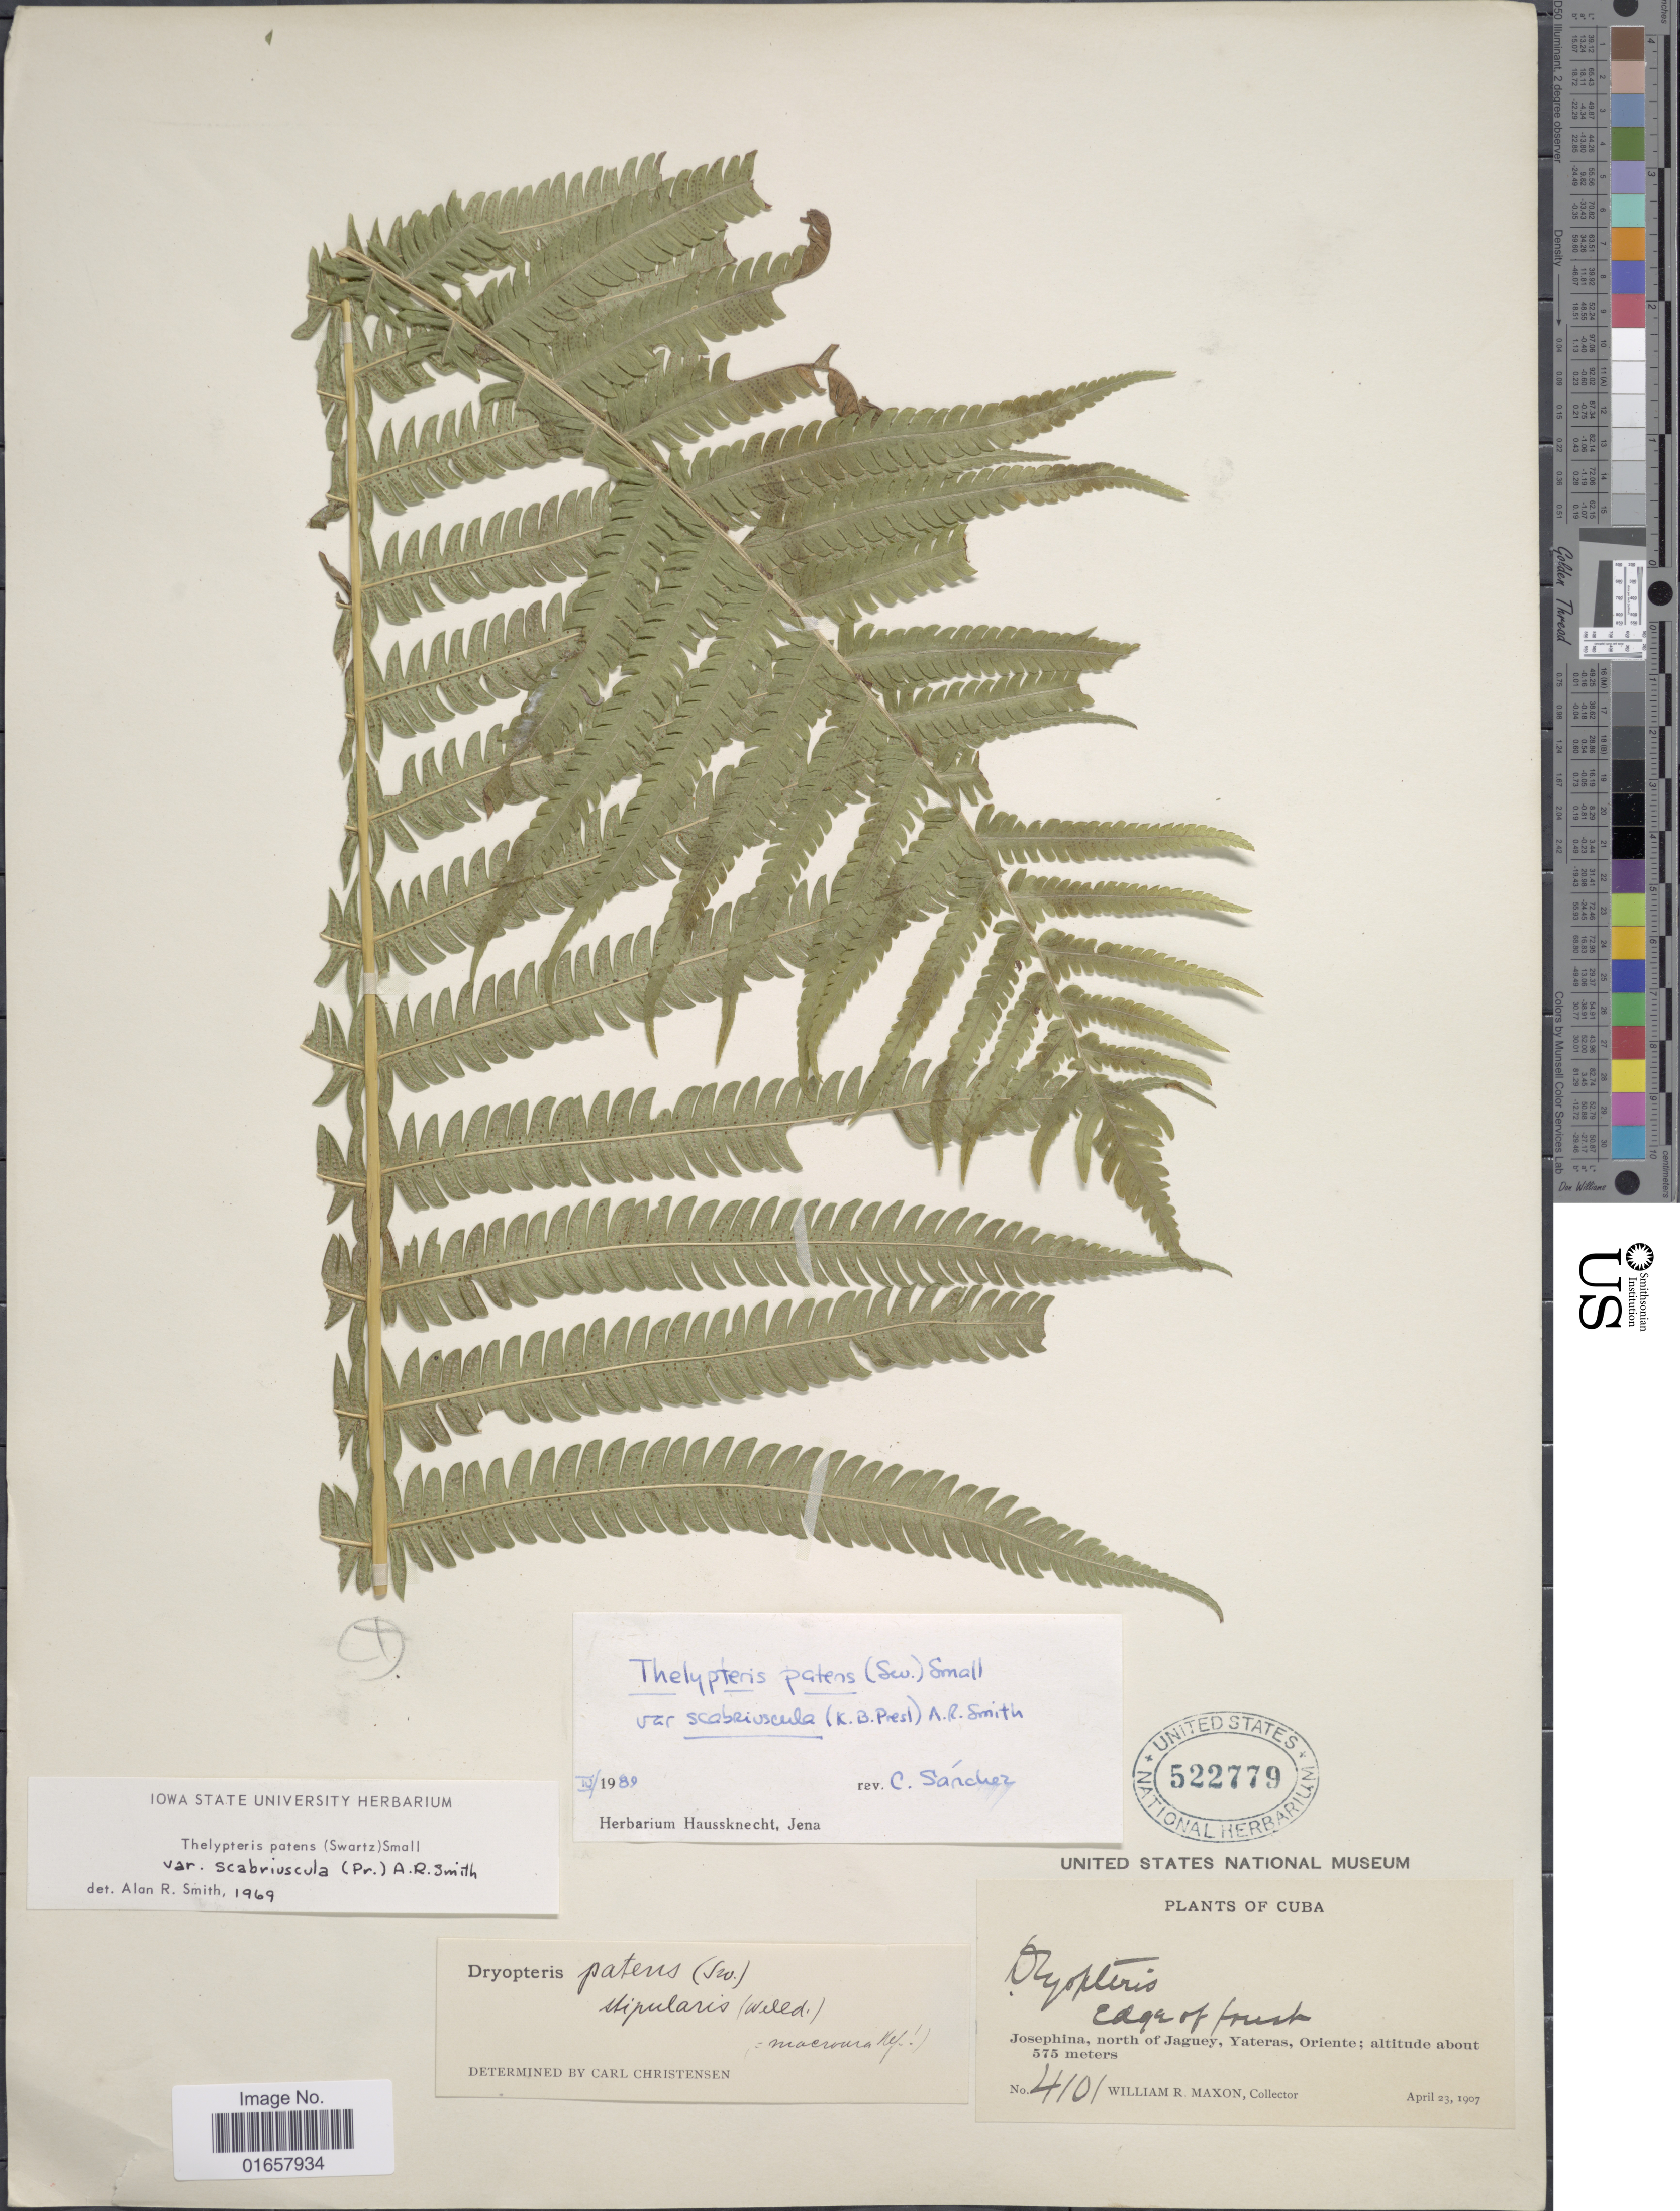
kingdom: Plantae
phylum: Tracheophyta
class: Polypodiopsida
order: Polypodiales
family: Thelypteridaceae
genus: Christella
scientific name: Christella patens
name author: (Sw.) Holttum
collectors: W. R. Maxon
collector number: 4101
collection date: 1907-04-23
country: Cuba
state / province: Oriente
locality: Cuba, Joesphina, north of Jaguey, Yateras, Oriente.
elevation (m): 575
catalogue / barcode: US 522779